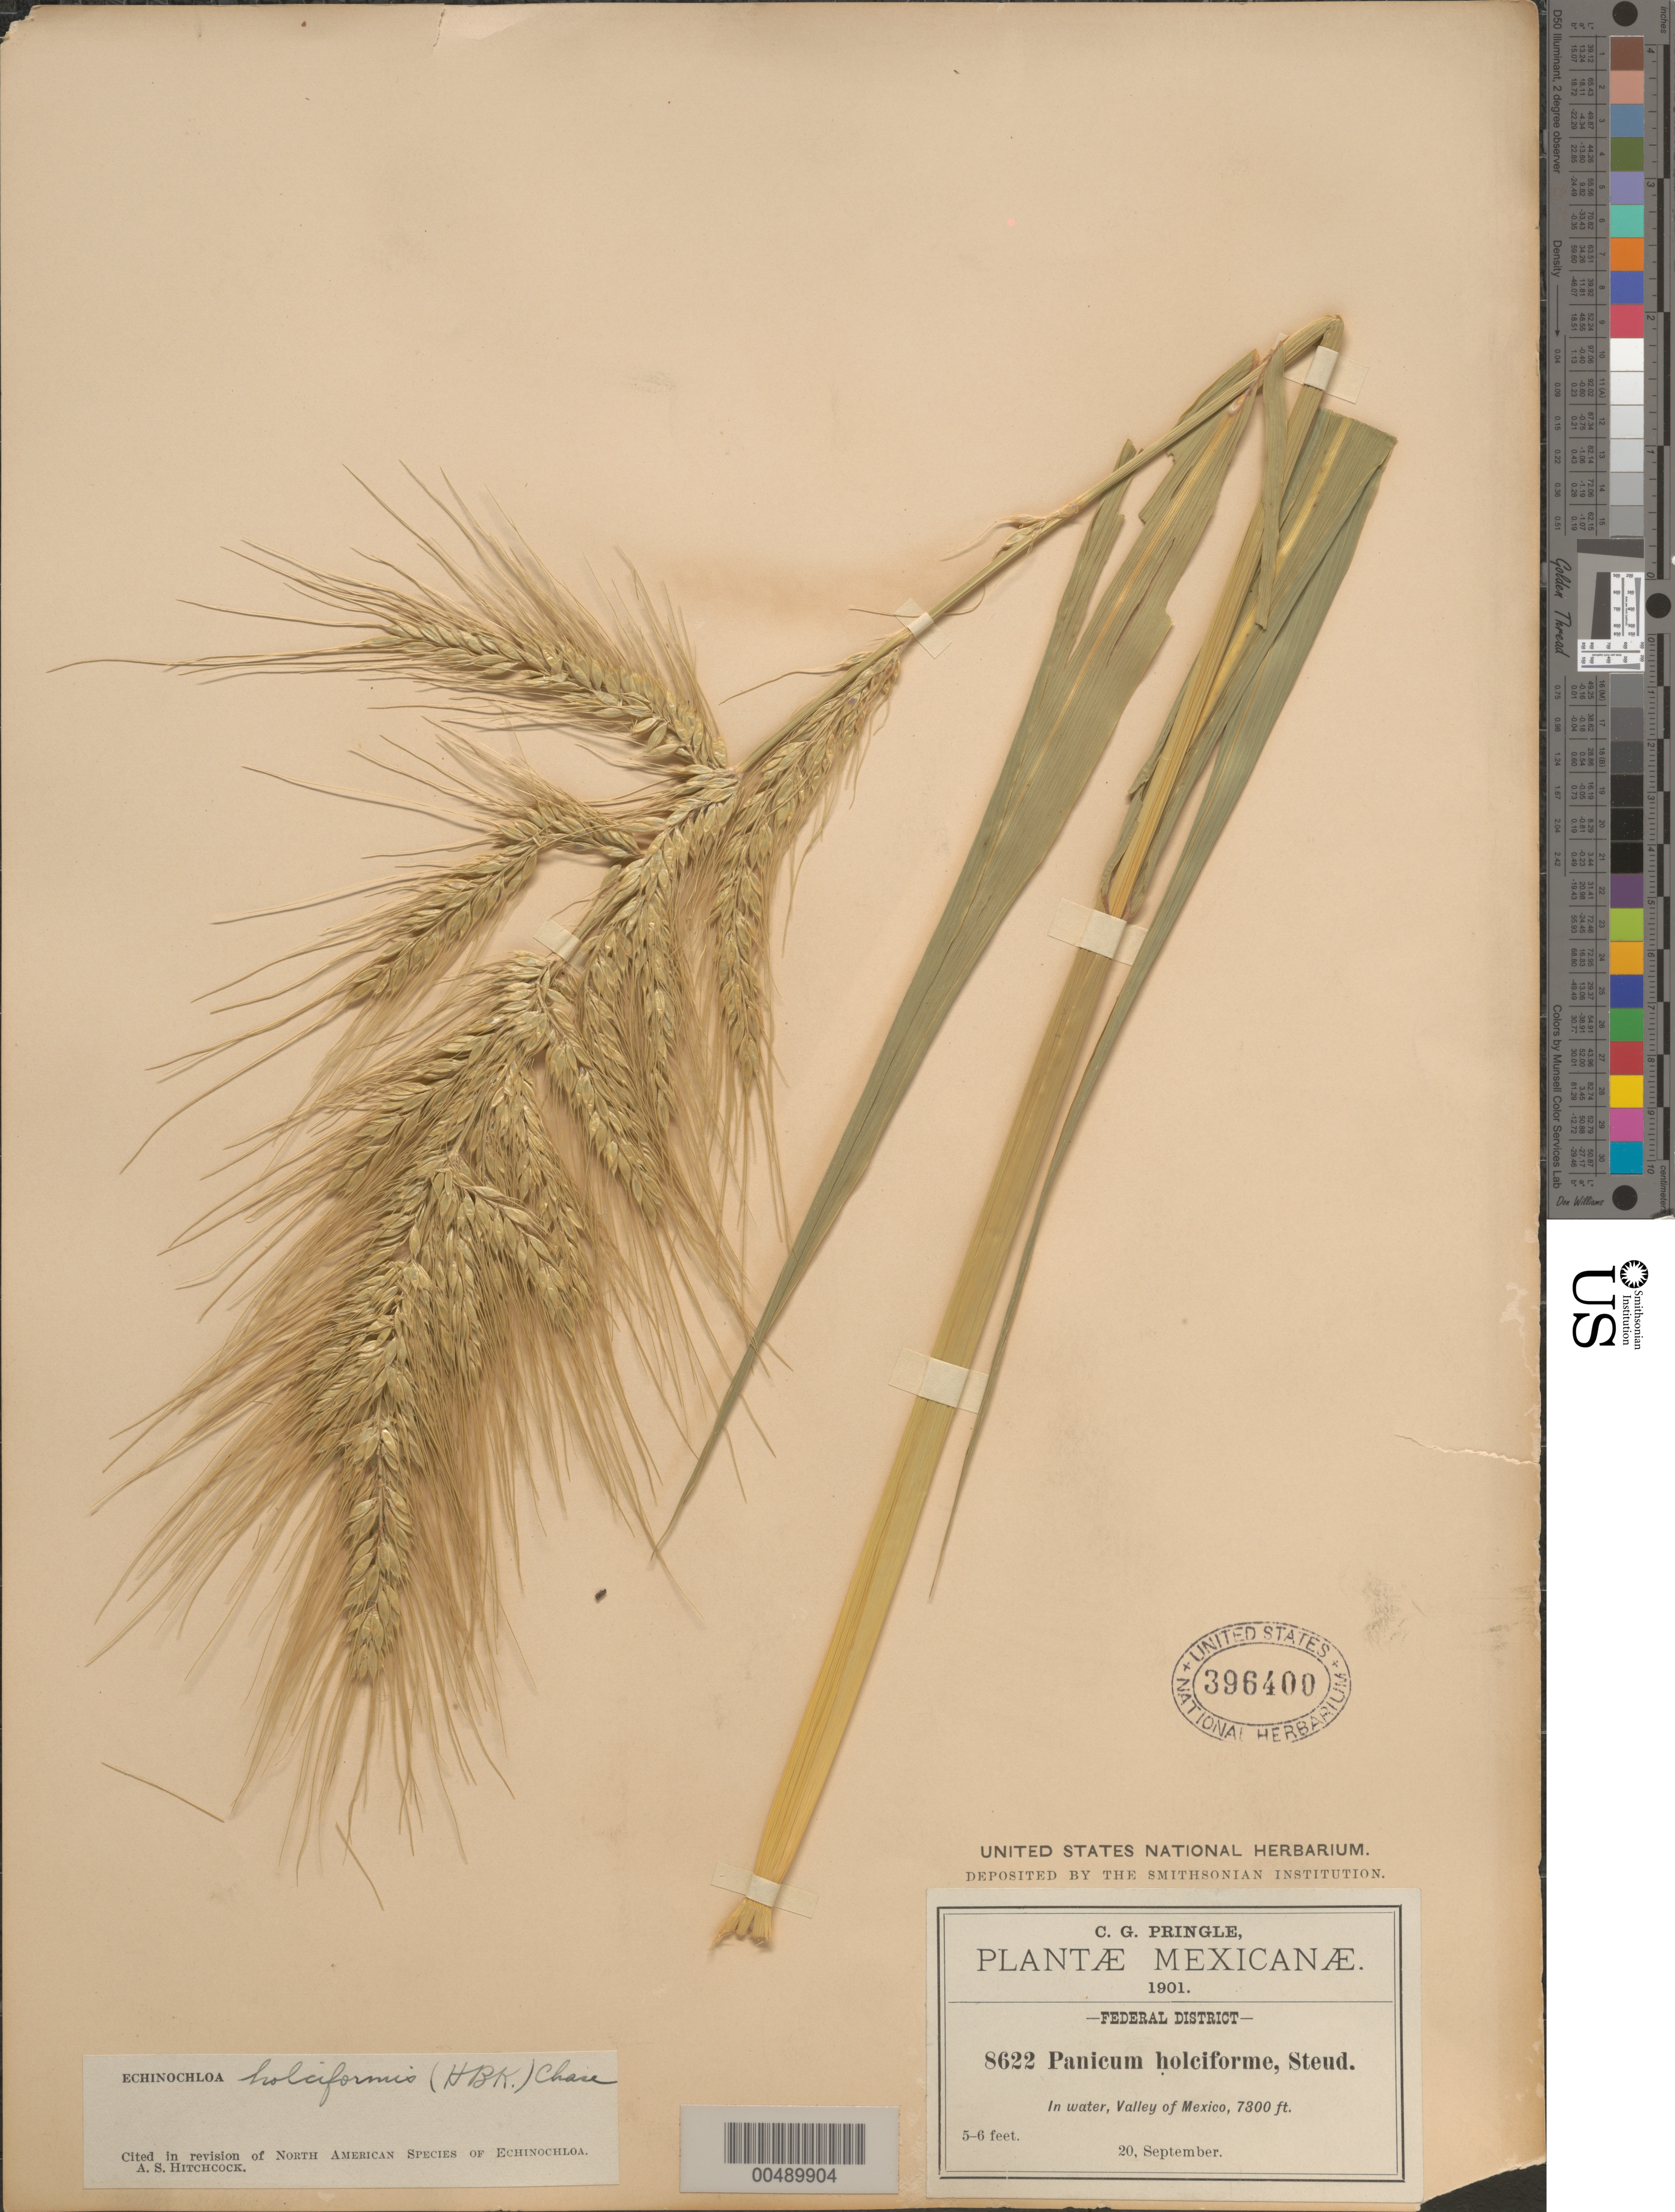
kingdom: Plantae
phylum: Tracheophyta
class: Liliopsida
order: Poales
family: Poaceae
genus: Echinochloa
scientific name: Echinochloa holciformis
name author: (Kunth) Chase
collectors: C. G. Pringle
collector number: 8622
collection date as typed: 20 Sep 1901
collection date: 1901-09-20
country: Mexico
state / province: Distrito Federal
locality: Valley of Mexico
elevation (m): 2225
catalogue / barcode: US 396400